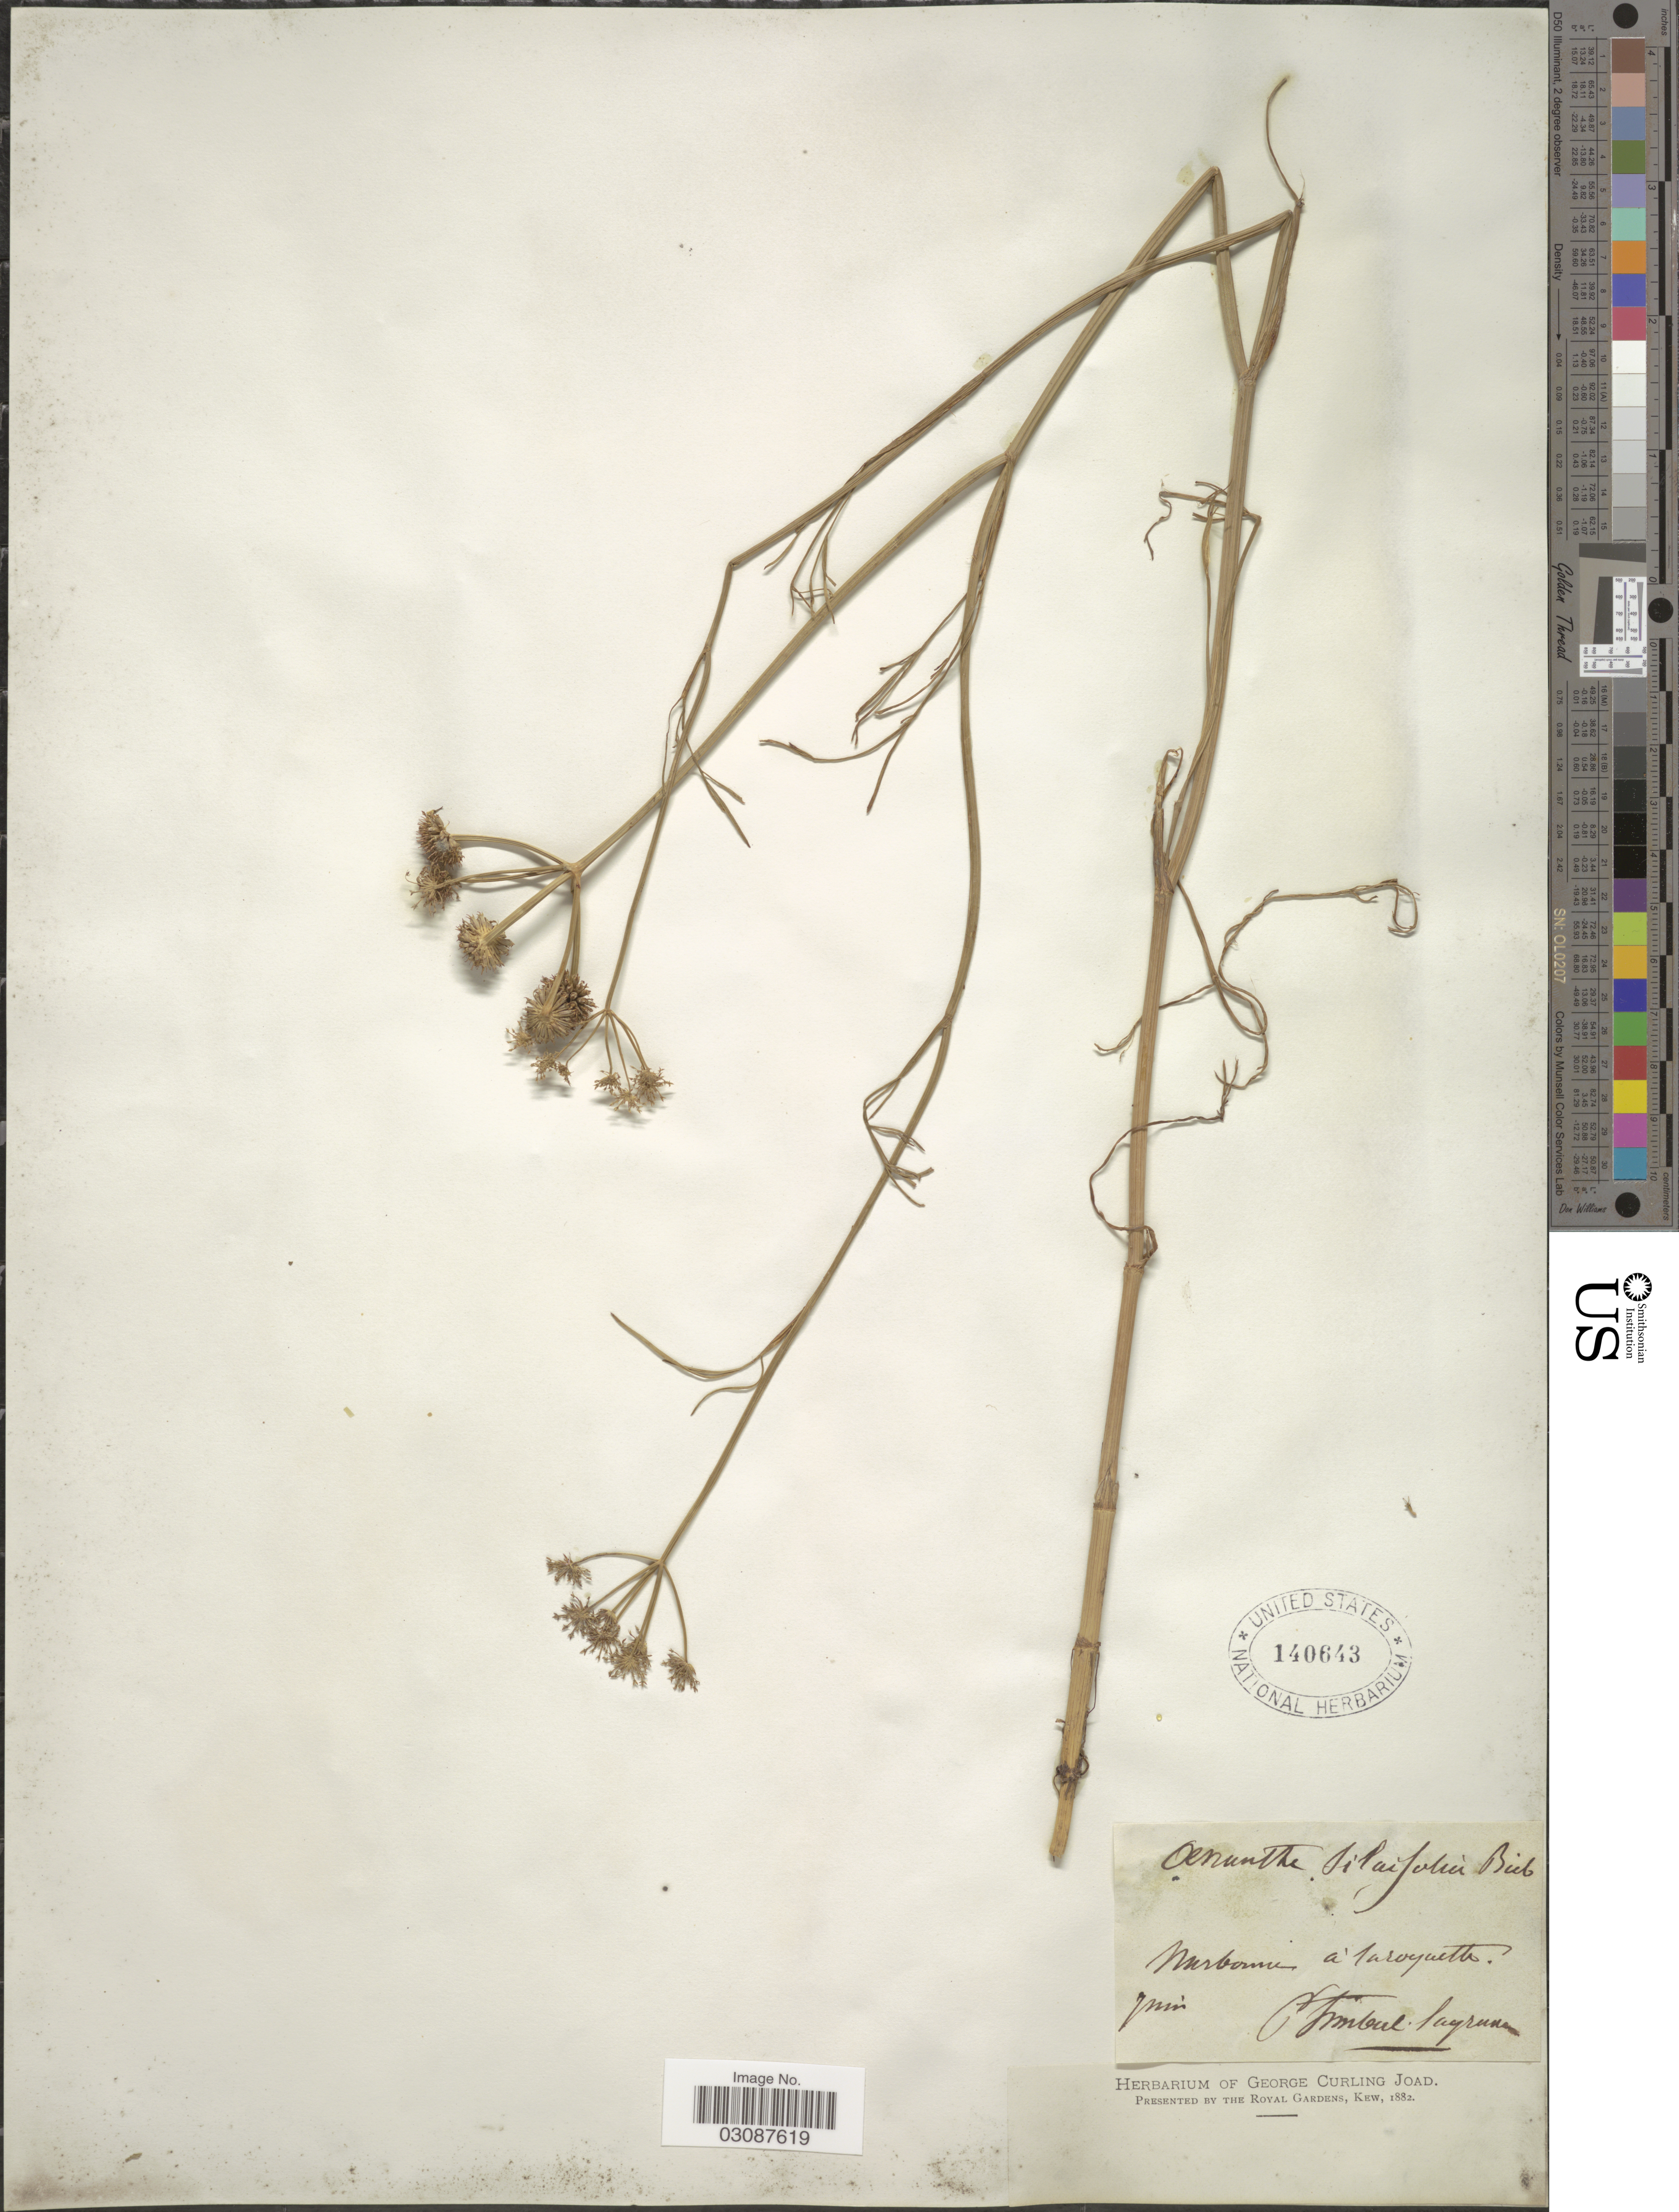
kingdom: Plantae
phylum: Tracheophyta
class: Magnoliopsida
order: Apiales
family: Apiaceae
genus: Oenanthe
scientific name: Oenanthe silaifolia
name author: M. Bieb.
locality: Narbonne a'Saroquette. [interpreted]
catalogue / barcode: US 140643